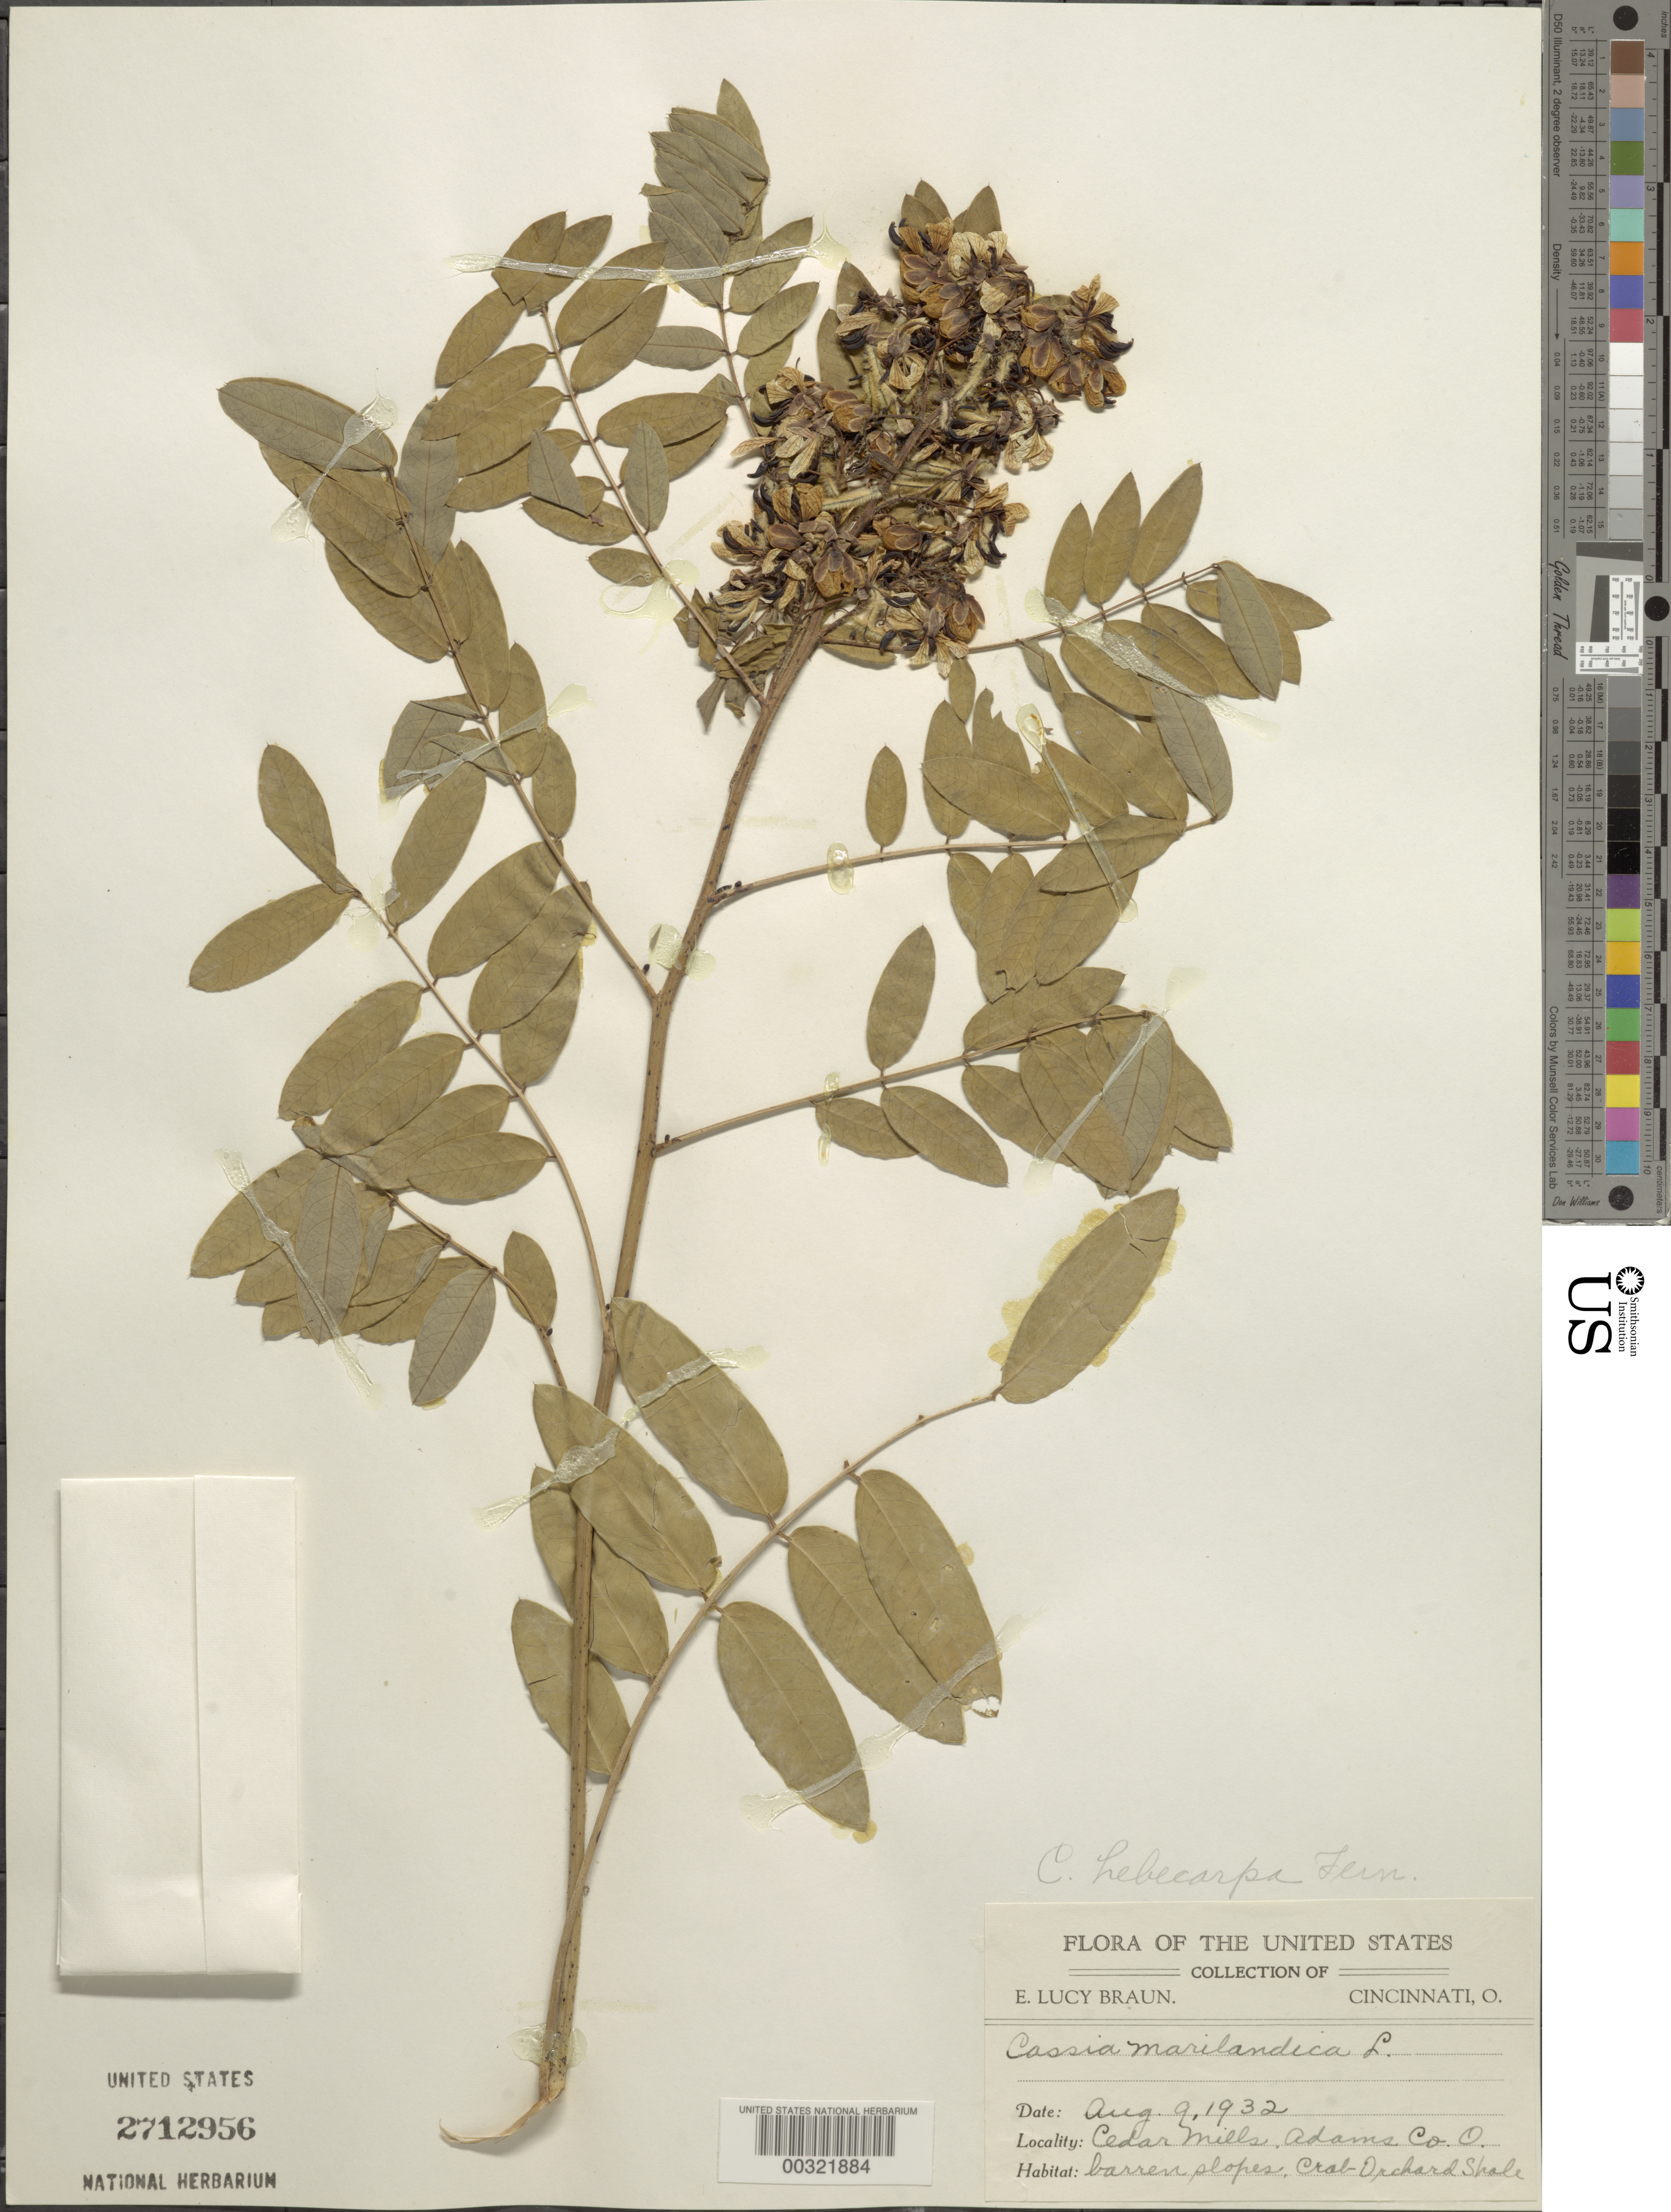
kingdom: Plantae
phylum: Tracheophyta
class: Magnoliopsida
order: Fabales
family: Fabaceae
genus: Senna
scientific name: Senna hebecarpa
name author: (Fernald) H.S. Irwin & Barneby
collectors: E. L. Braun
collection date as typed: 09 Aug 1932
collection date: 1932-08-09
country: United States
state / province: Ohio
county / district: Adams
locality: Cedar mills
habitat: Barren slopes, crab orchard shale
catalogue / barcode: US 2712956